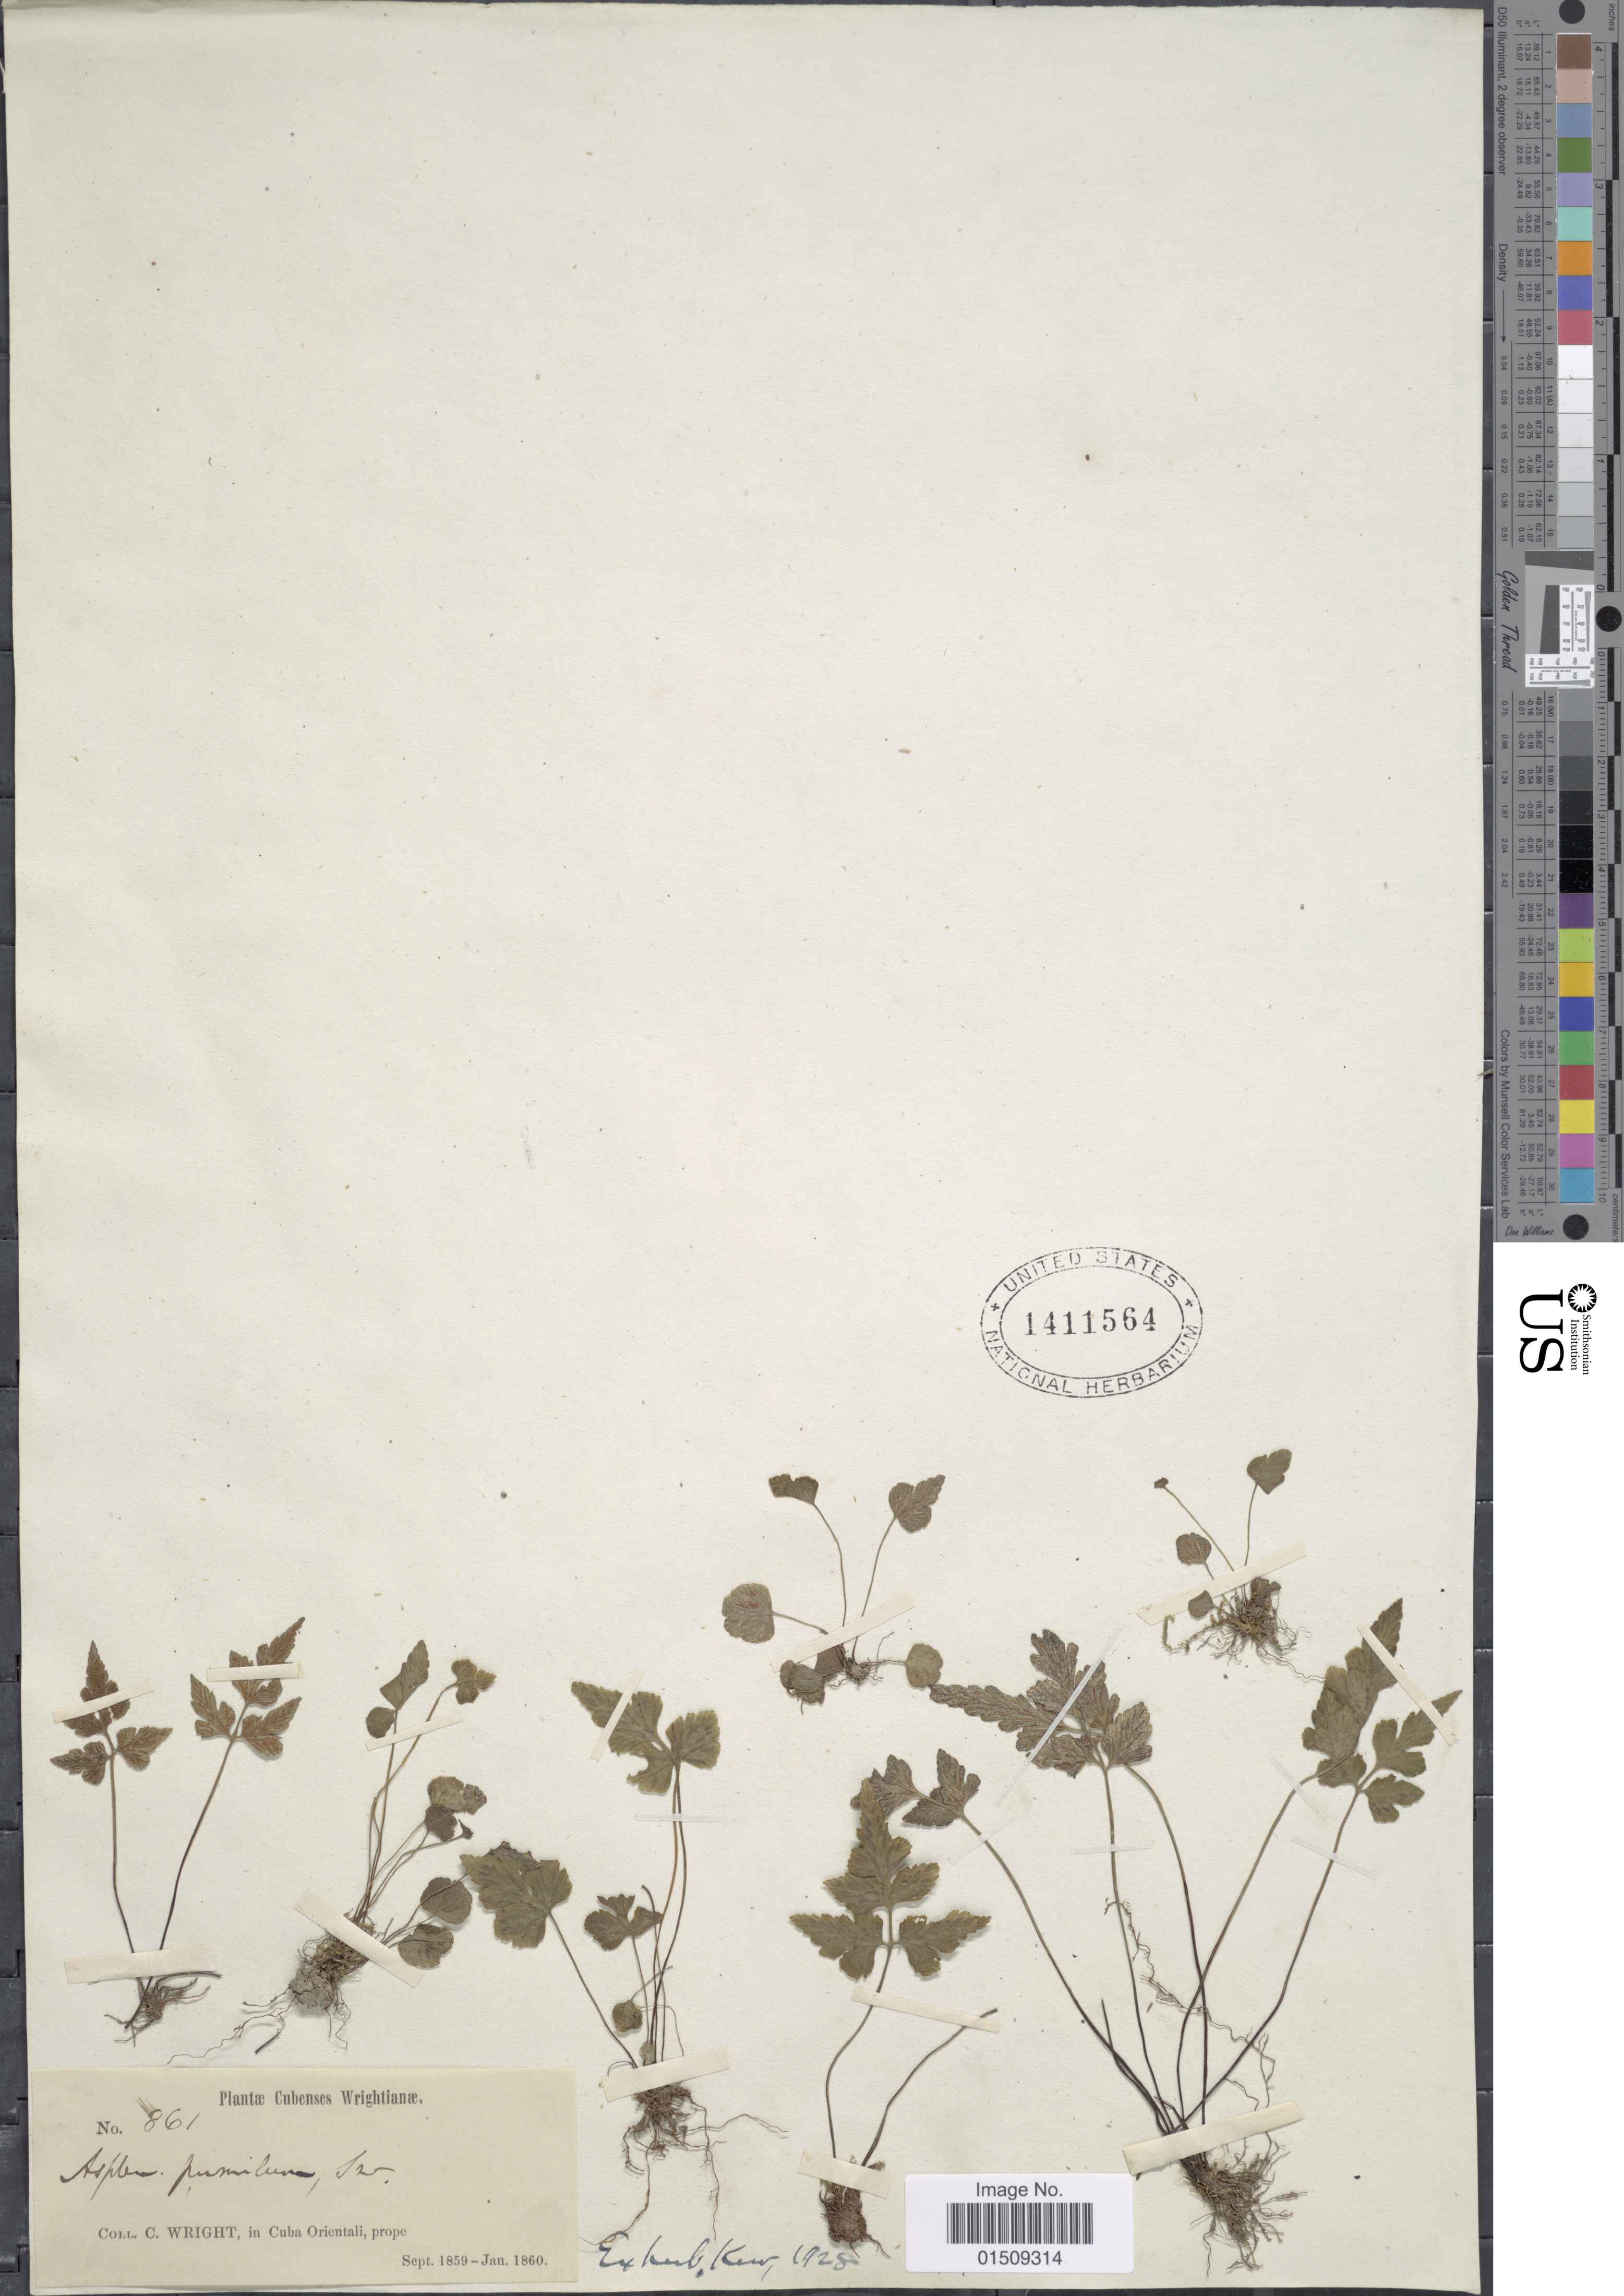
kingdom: Plantae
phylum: Tracheophyta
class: Polypodiopsida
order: Polypodiales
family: Aspleniaceae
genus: Asplenium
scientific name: Asplenium pumilum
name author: Sw.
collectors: C. Wright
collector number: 861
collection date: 1859-09/1860-01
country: Cuba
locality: Cubenses, in Cuba Orientali, prope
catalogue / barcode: US 1411564